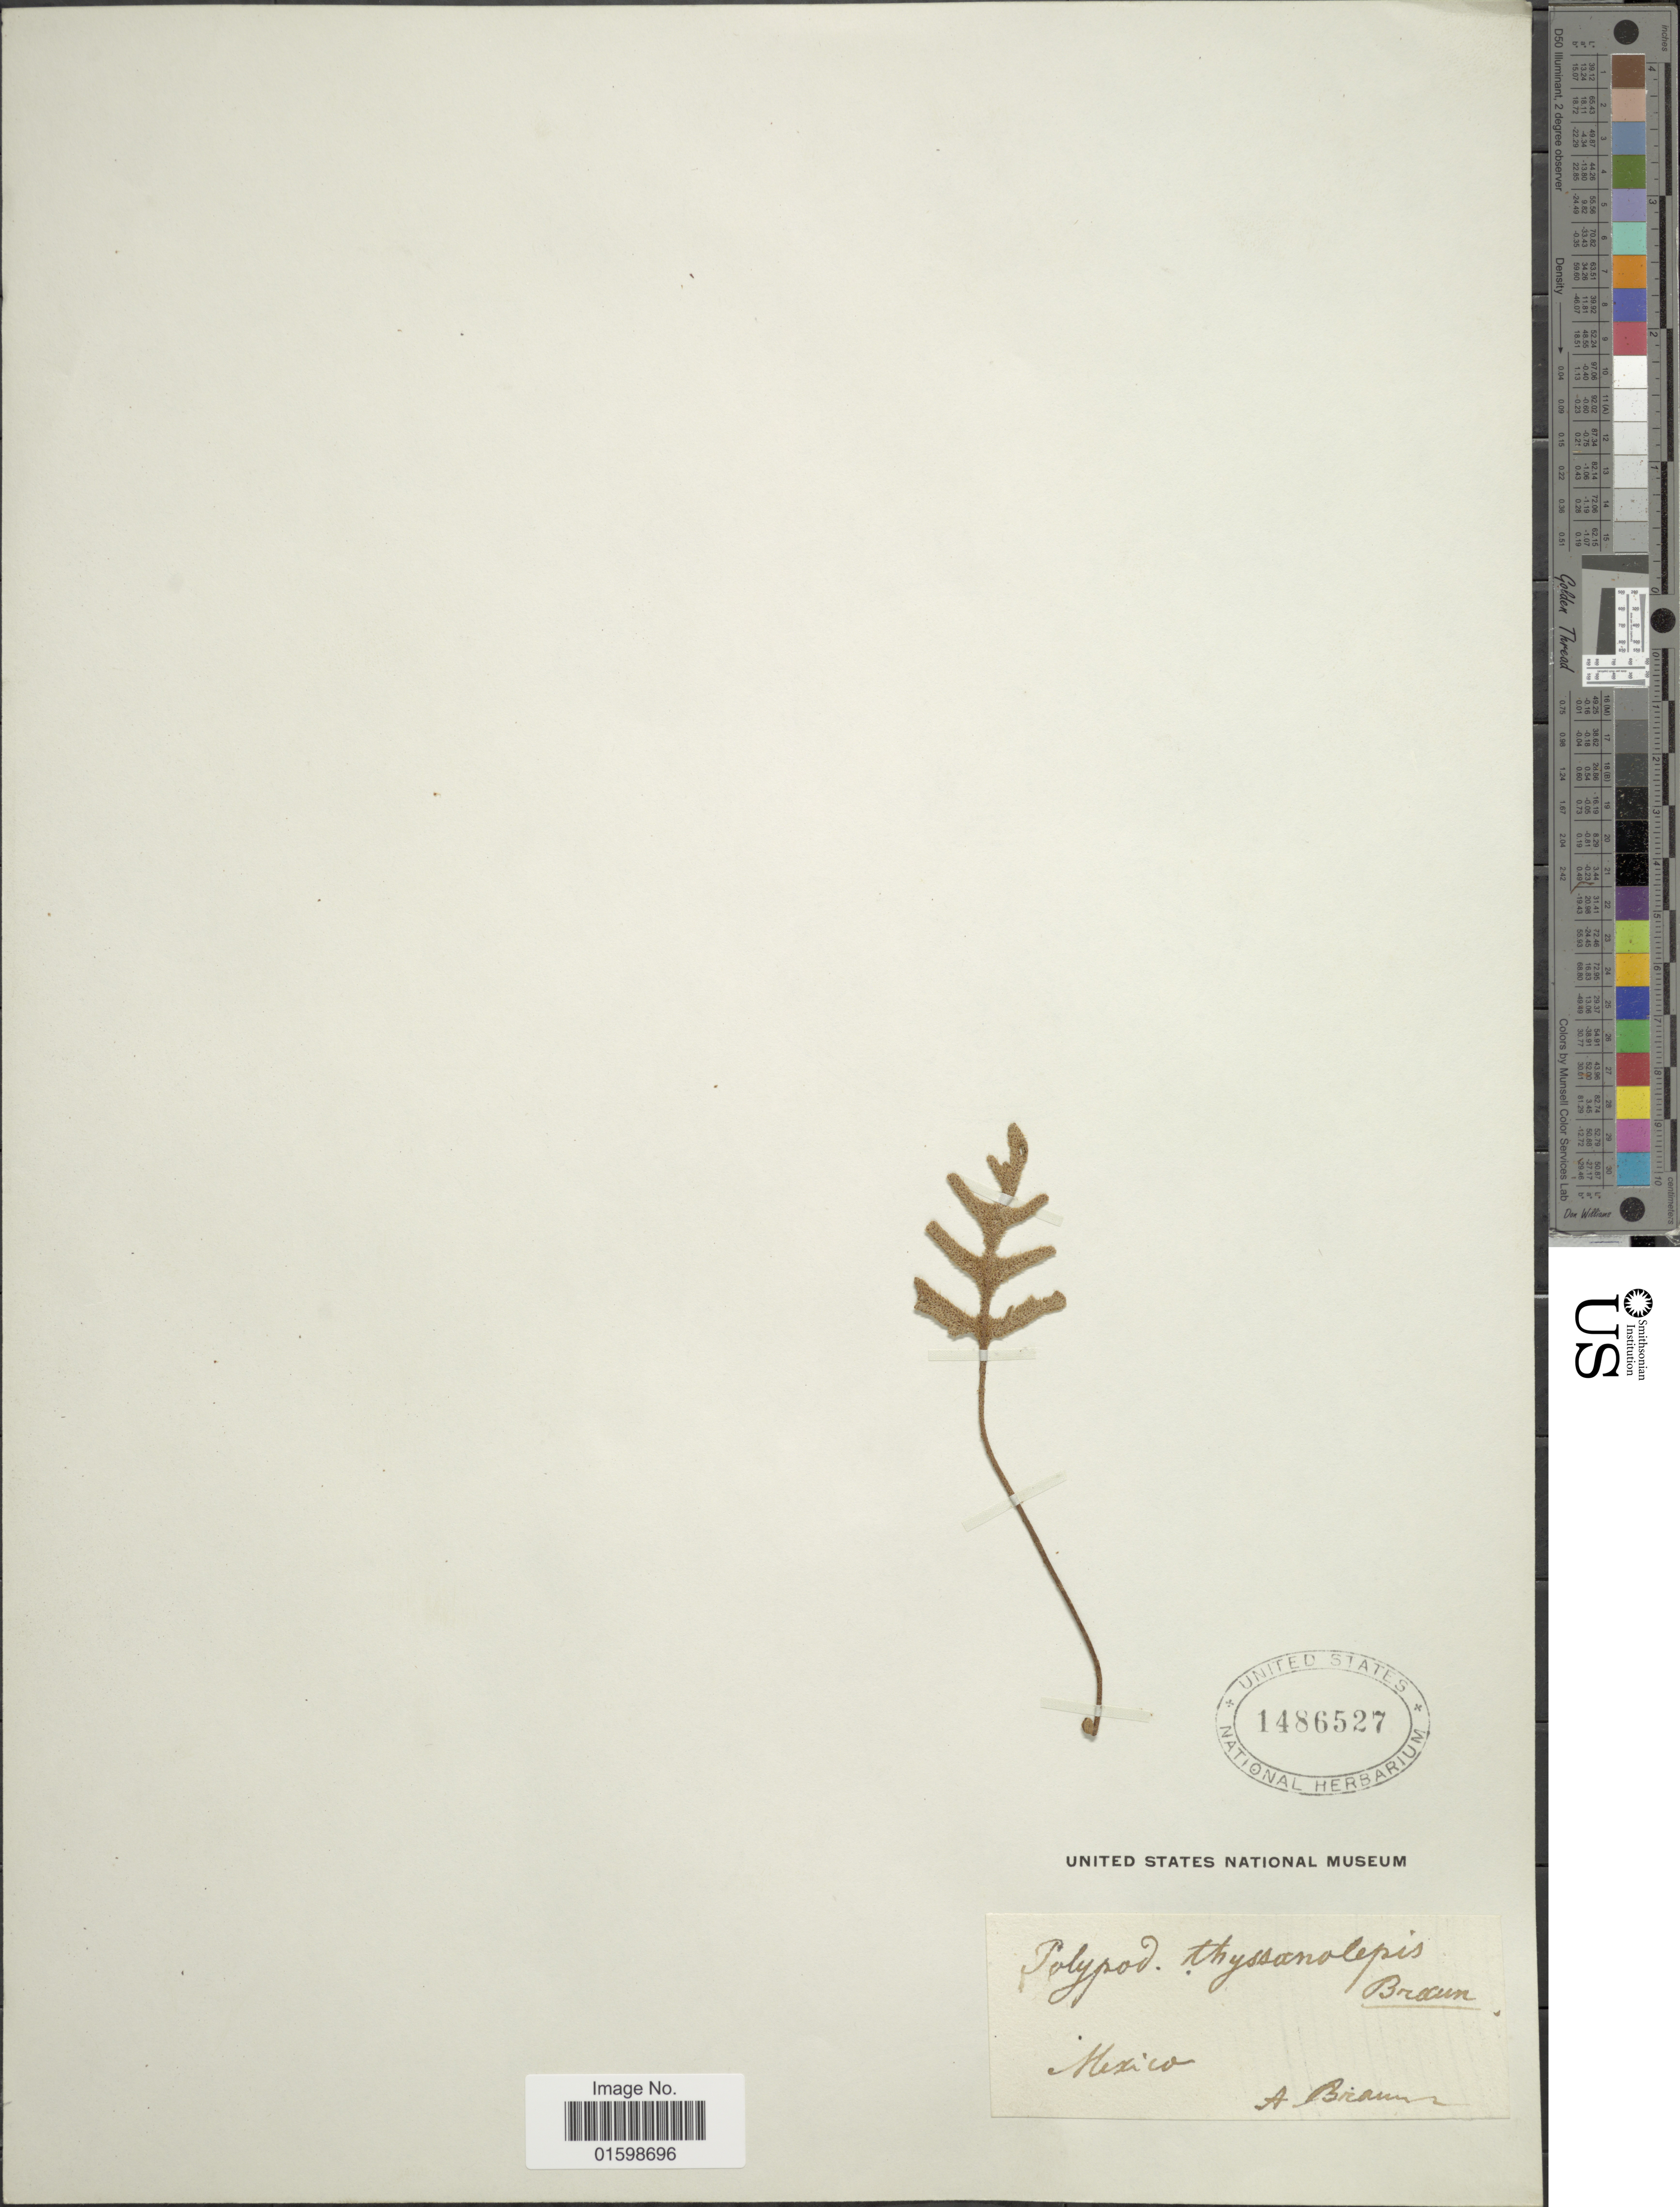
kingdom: Plantae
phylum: Tracheophyta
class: Polypodiopsida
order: Polypodiales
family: Polypodiaceae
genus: Pleopeltis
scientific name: Pleopeltis thyssanolepis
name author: (A. Braun ex Klotzsch) E.G. Andrews & Windham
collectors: A. Braun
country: Mexico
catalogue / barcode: US 1486527